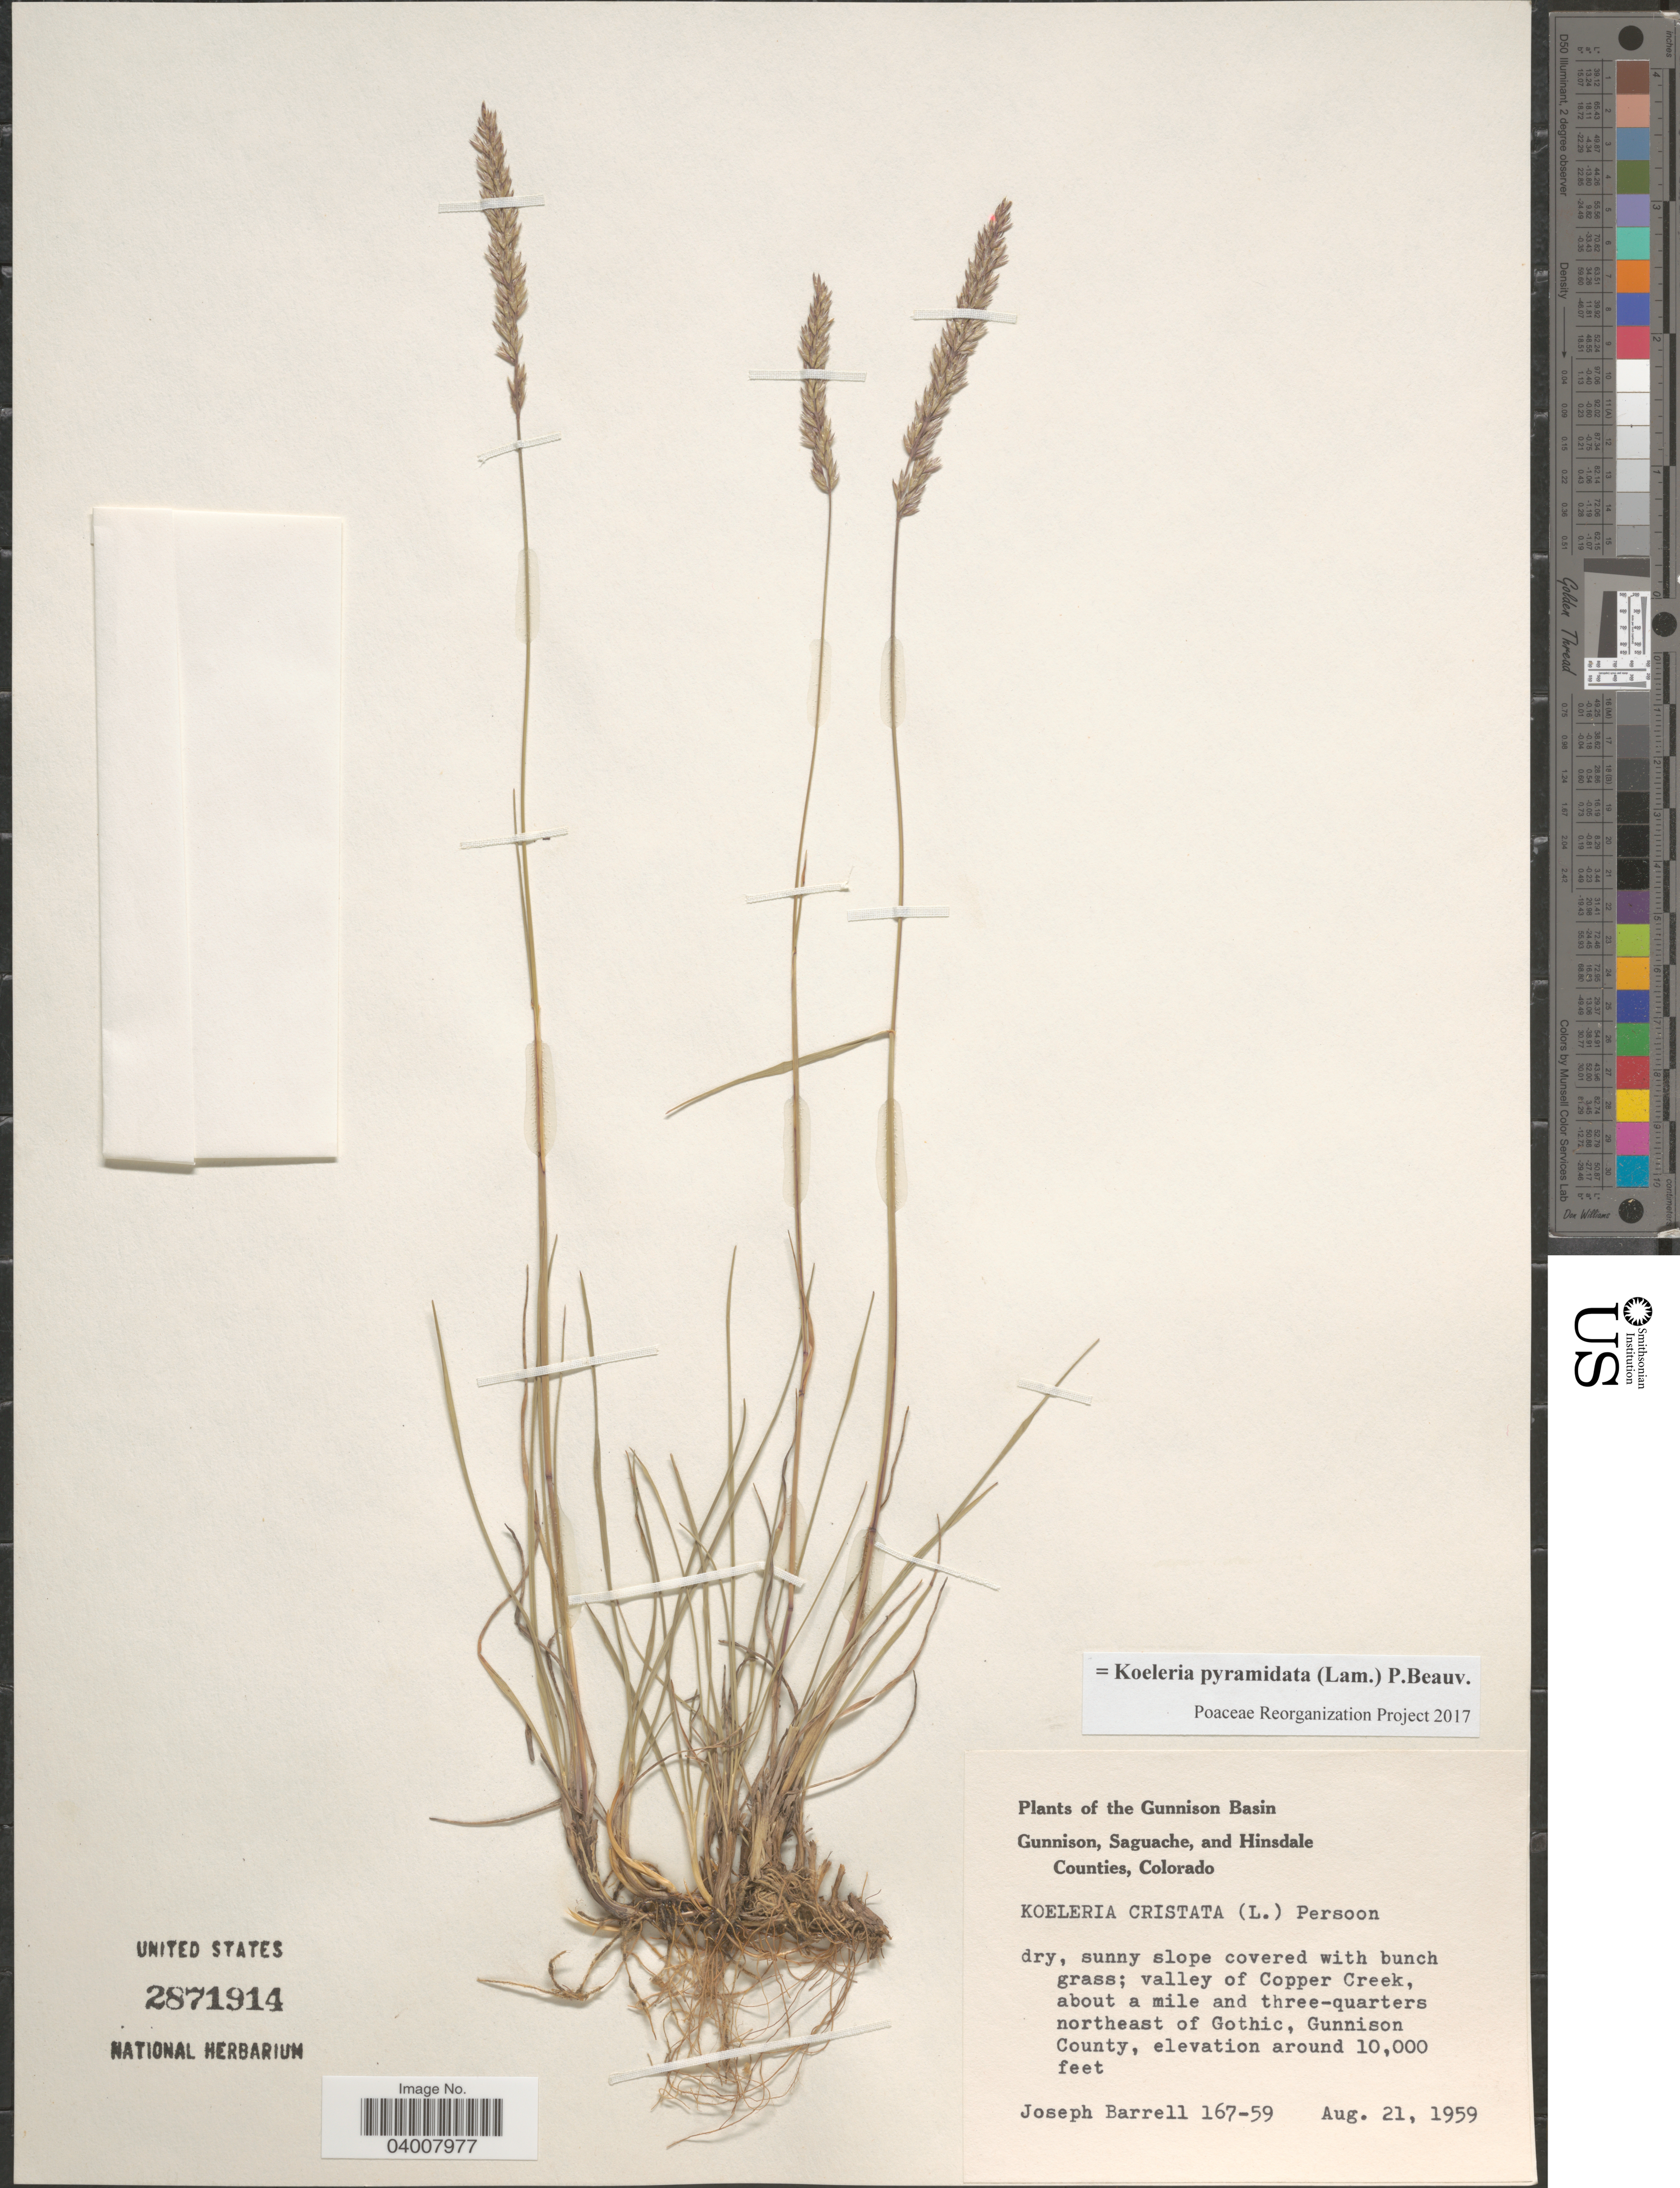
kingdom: Plantae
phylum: Tracheophyta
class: Liliopsida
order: Poales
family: Poaceae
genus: Koeleria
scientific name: Koeleria pyramidata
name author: (Lam.) P. Beauv.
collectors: J. Barrell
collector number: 167-59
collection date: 1959-08-21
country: United States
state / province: Colorado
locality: Gunnison Basin. Valley of Copper Creek, about a mile and three-quarters northeast of Gothic, Gunnison County.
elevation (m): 3048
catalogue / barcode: US 2871914